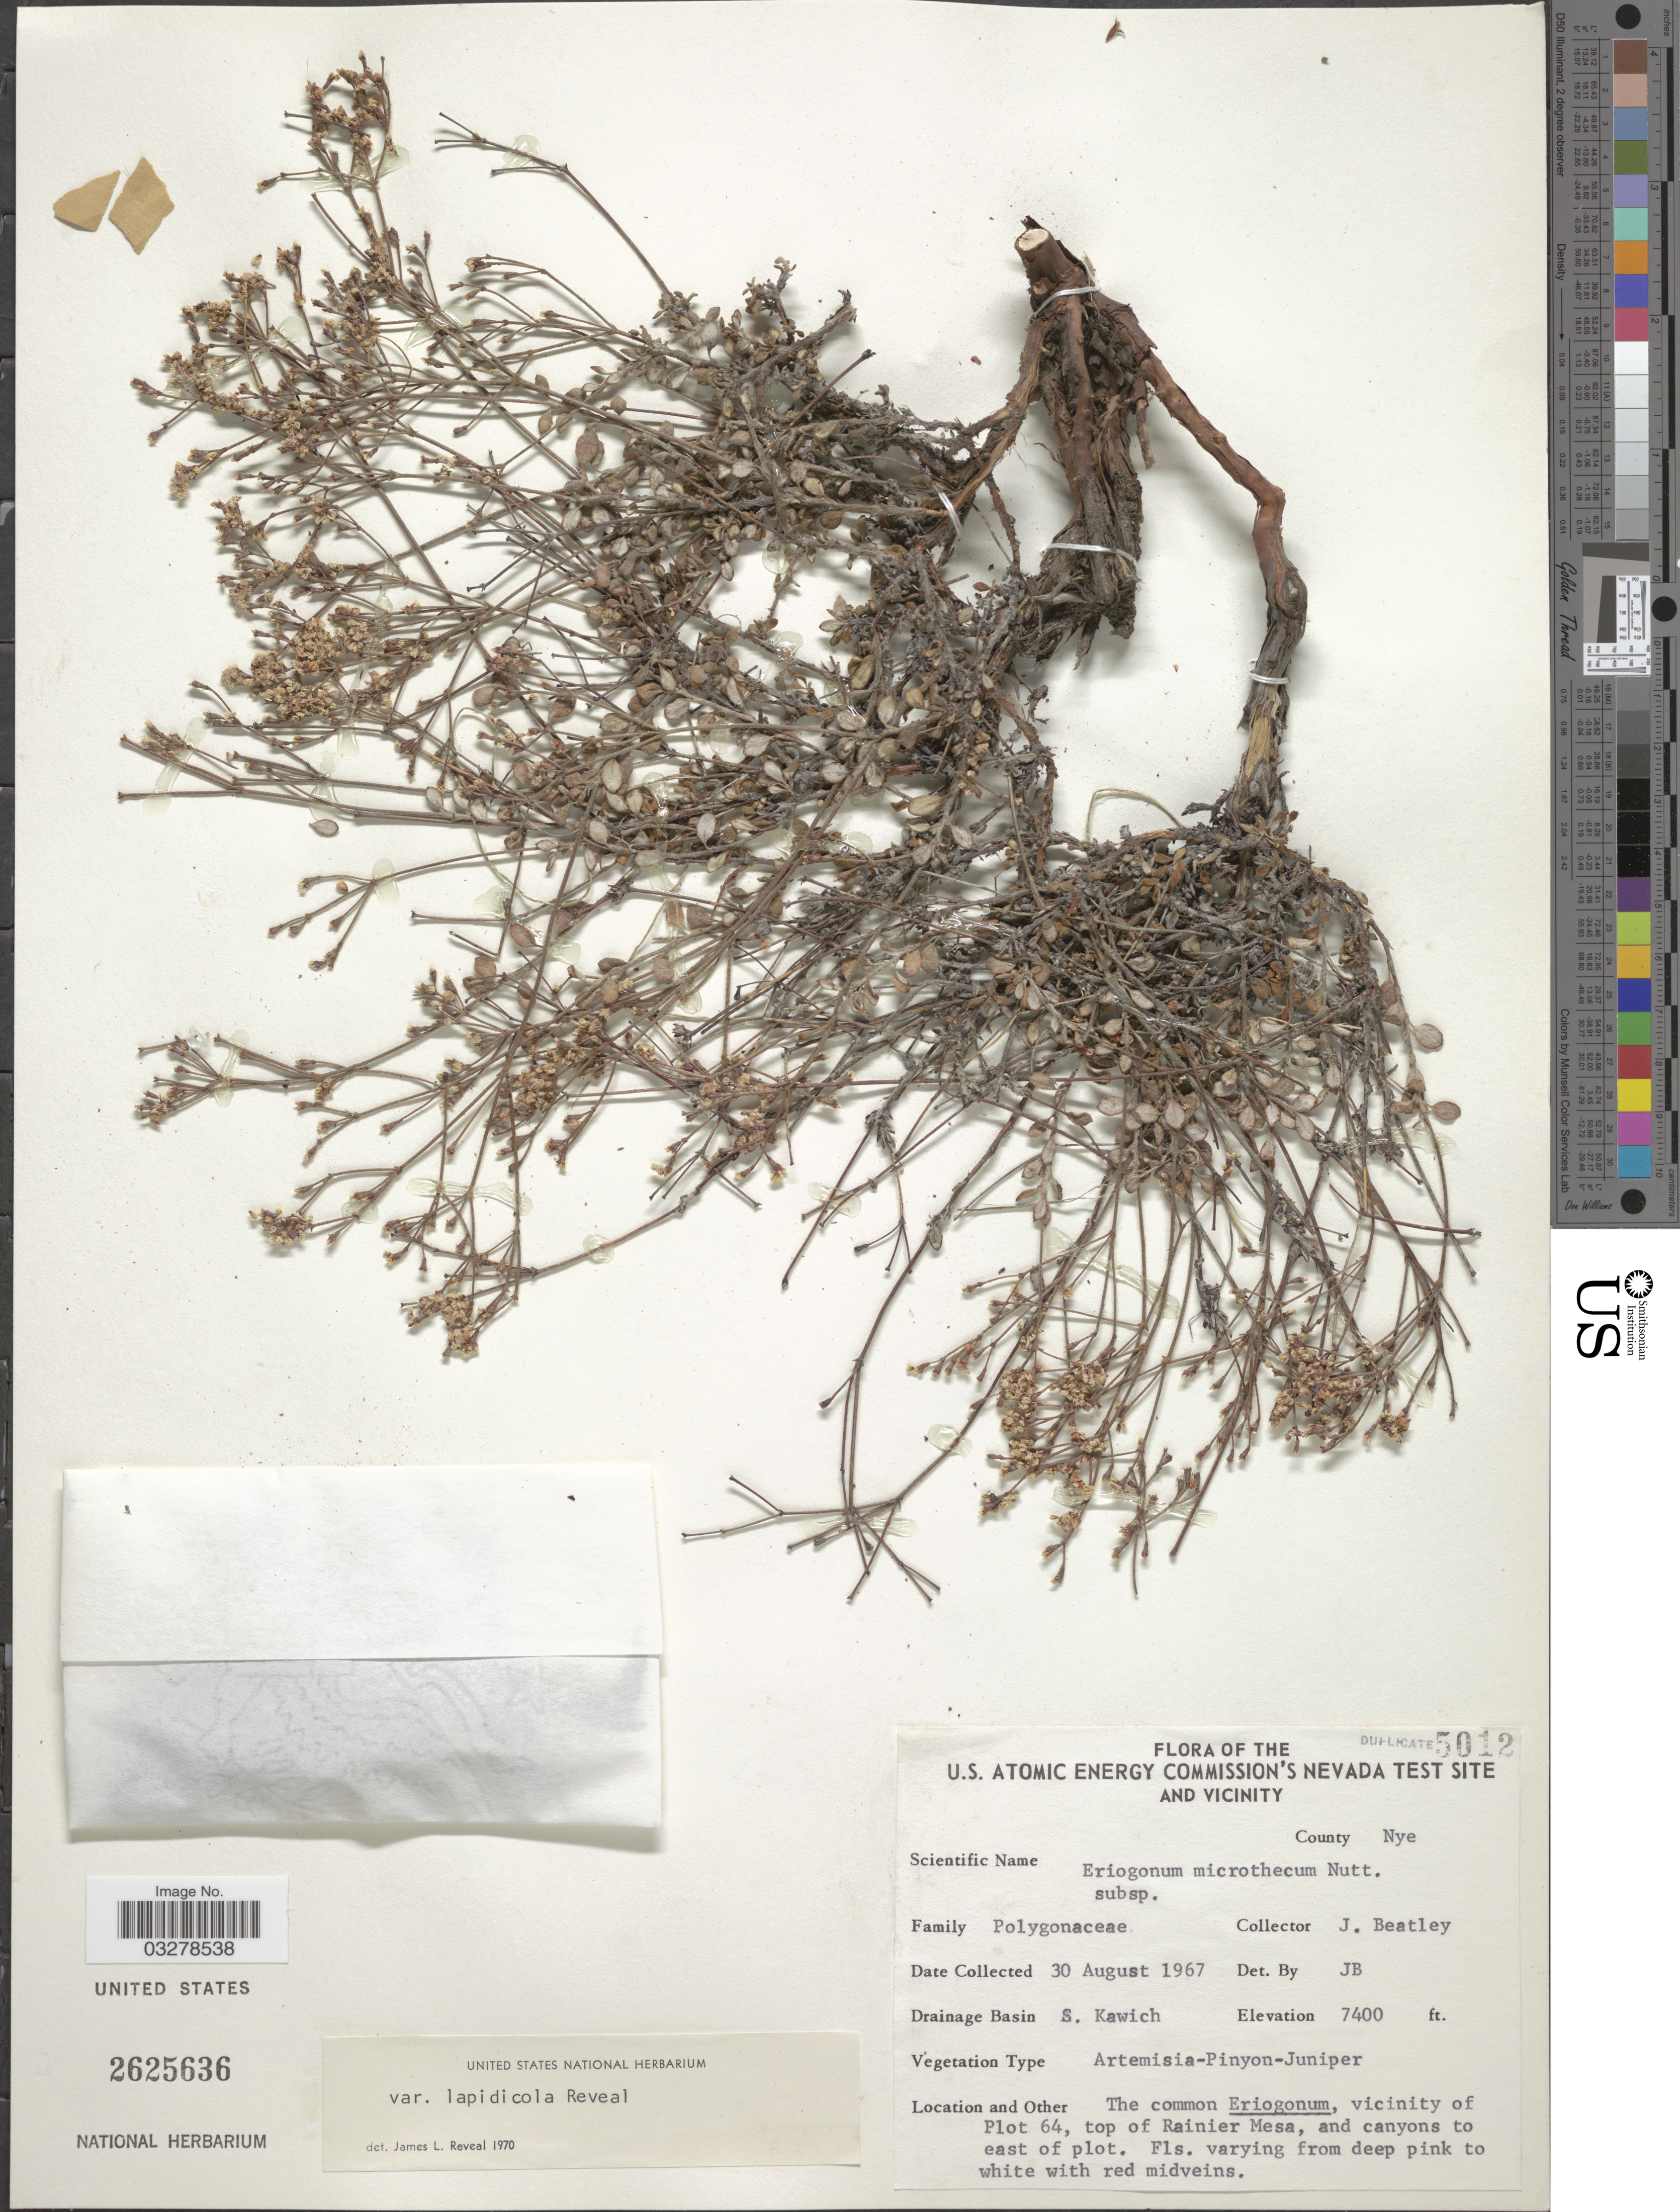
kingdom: Plantae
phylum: Tracheophyta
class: Magnoliopsida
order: Caryophyllales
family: Polygonaceae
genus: Eriogonum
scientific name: Eriogonum microtheca var. lapidicola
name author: Reveal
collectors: J. C. Beatley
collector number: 5012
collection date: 1967-08-30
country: United States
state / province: Nevada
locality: U.S. Atomic Energy Commission's Nevada Test Site and Vicinity. County Nye. Drainage Basin S. Kawich. Vicinity of Plot 64, top of Rainier Mesa, and canyons to east of plot.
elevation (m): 2256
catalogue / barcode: US 2625636